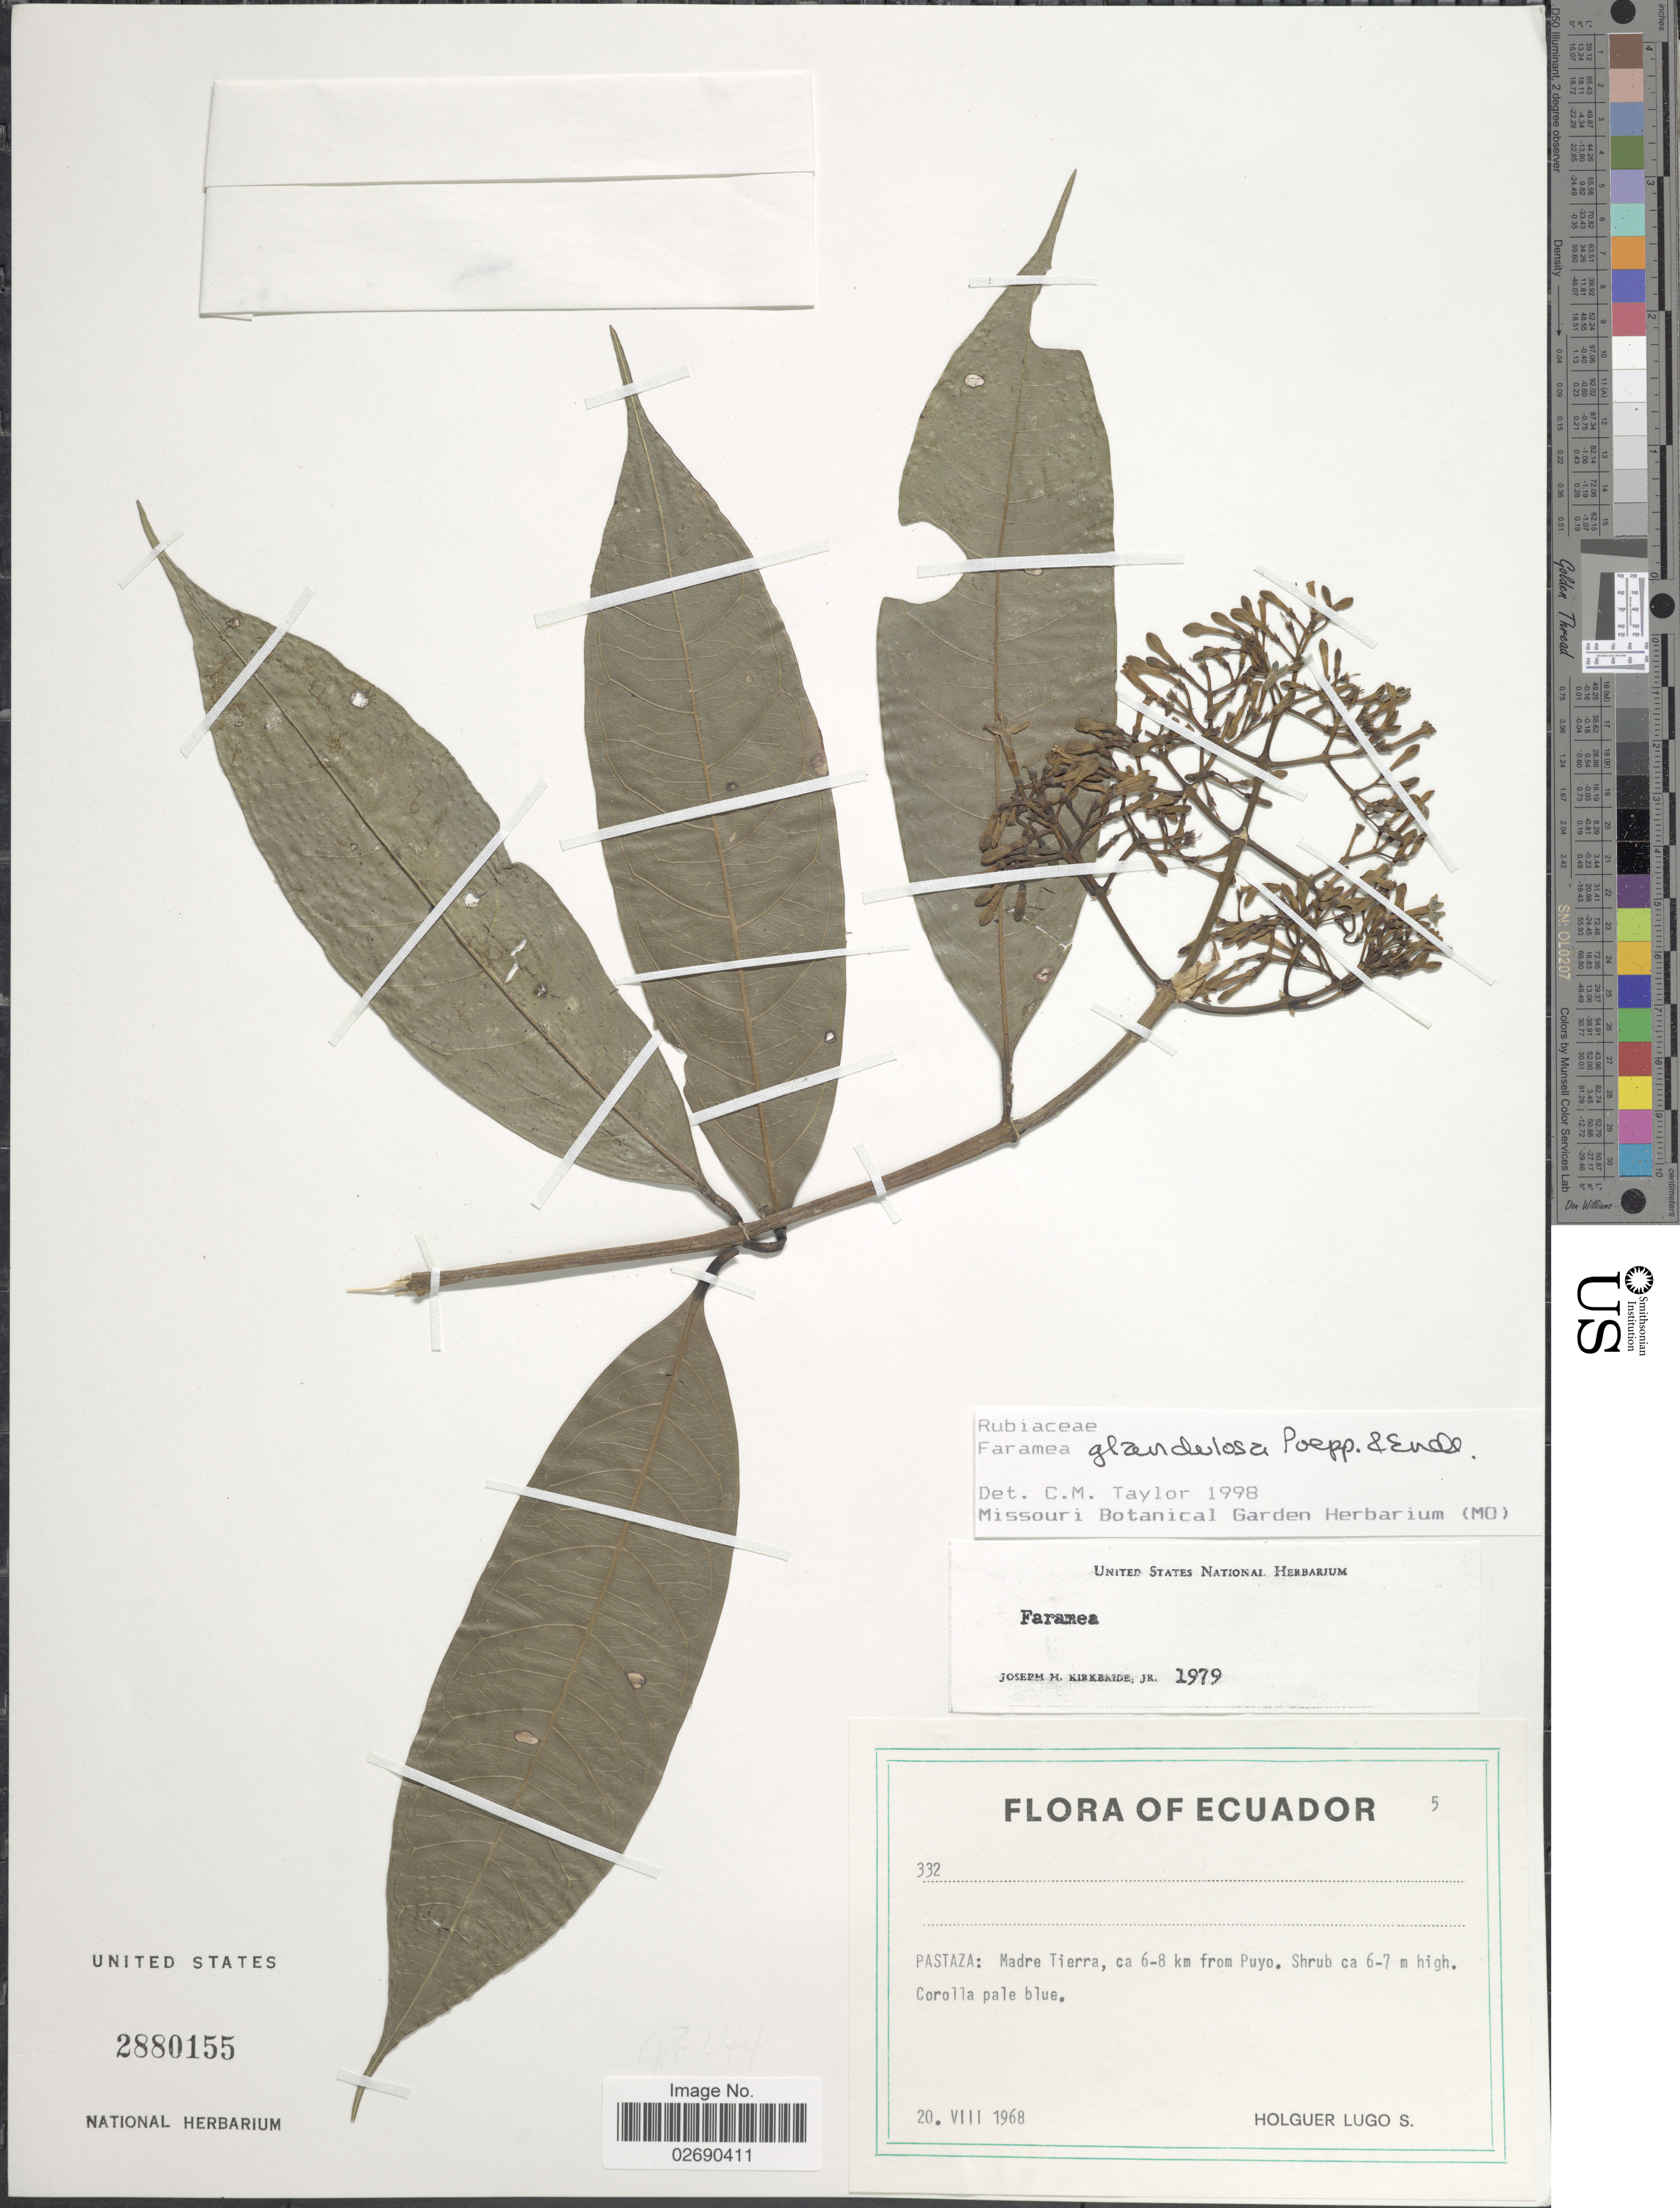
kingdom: Plantae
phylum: Tracheophyta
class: Magnoliopsida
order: Gentianales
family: Rubiaceae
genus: Faramea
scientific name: Faramea glandulosa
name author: Poepp.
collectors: H. Lugo S.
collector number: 332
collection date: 1968-08-20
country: Ecuador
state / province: Pastaza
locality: Madre Tierra, ca 6-8 km from Puyo.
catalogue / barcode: US 2880155